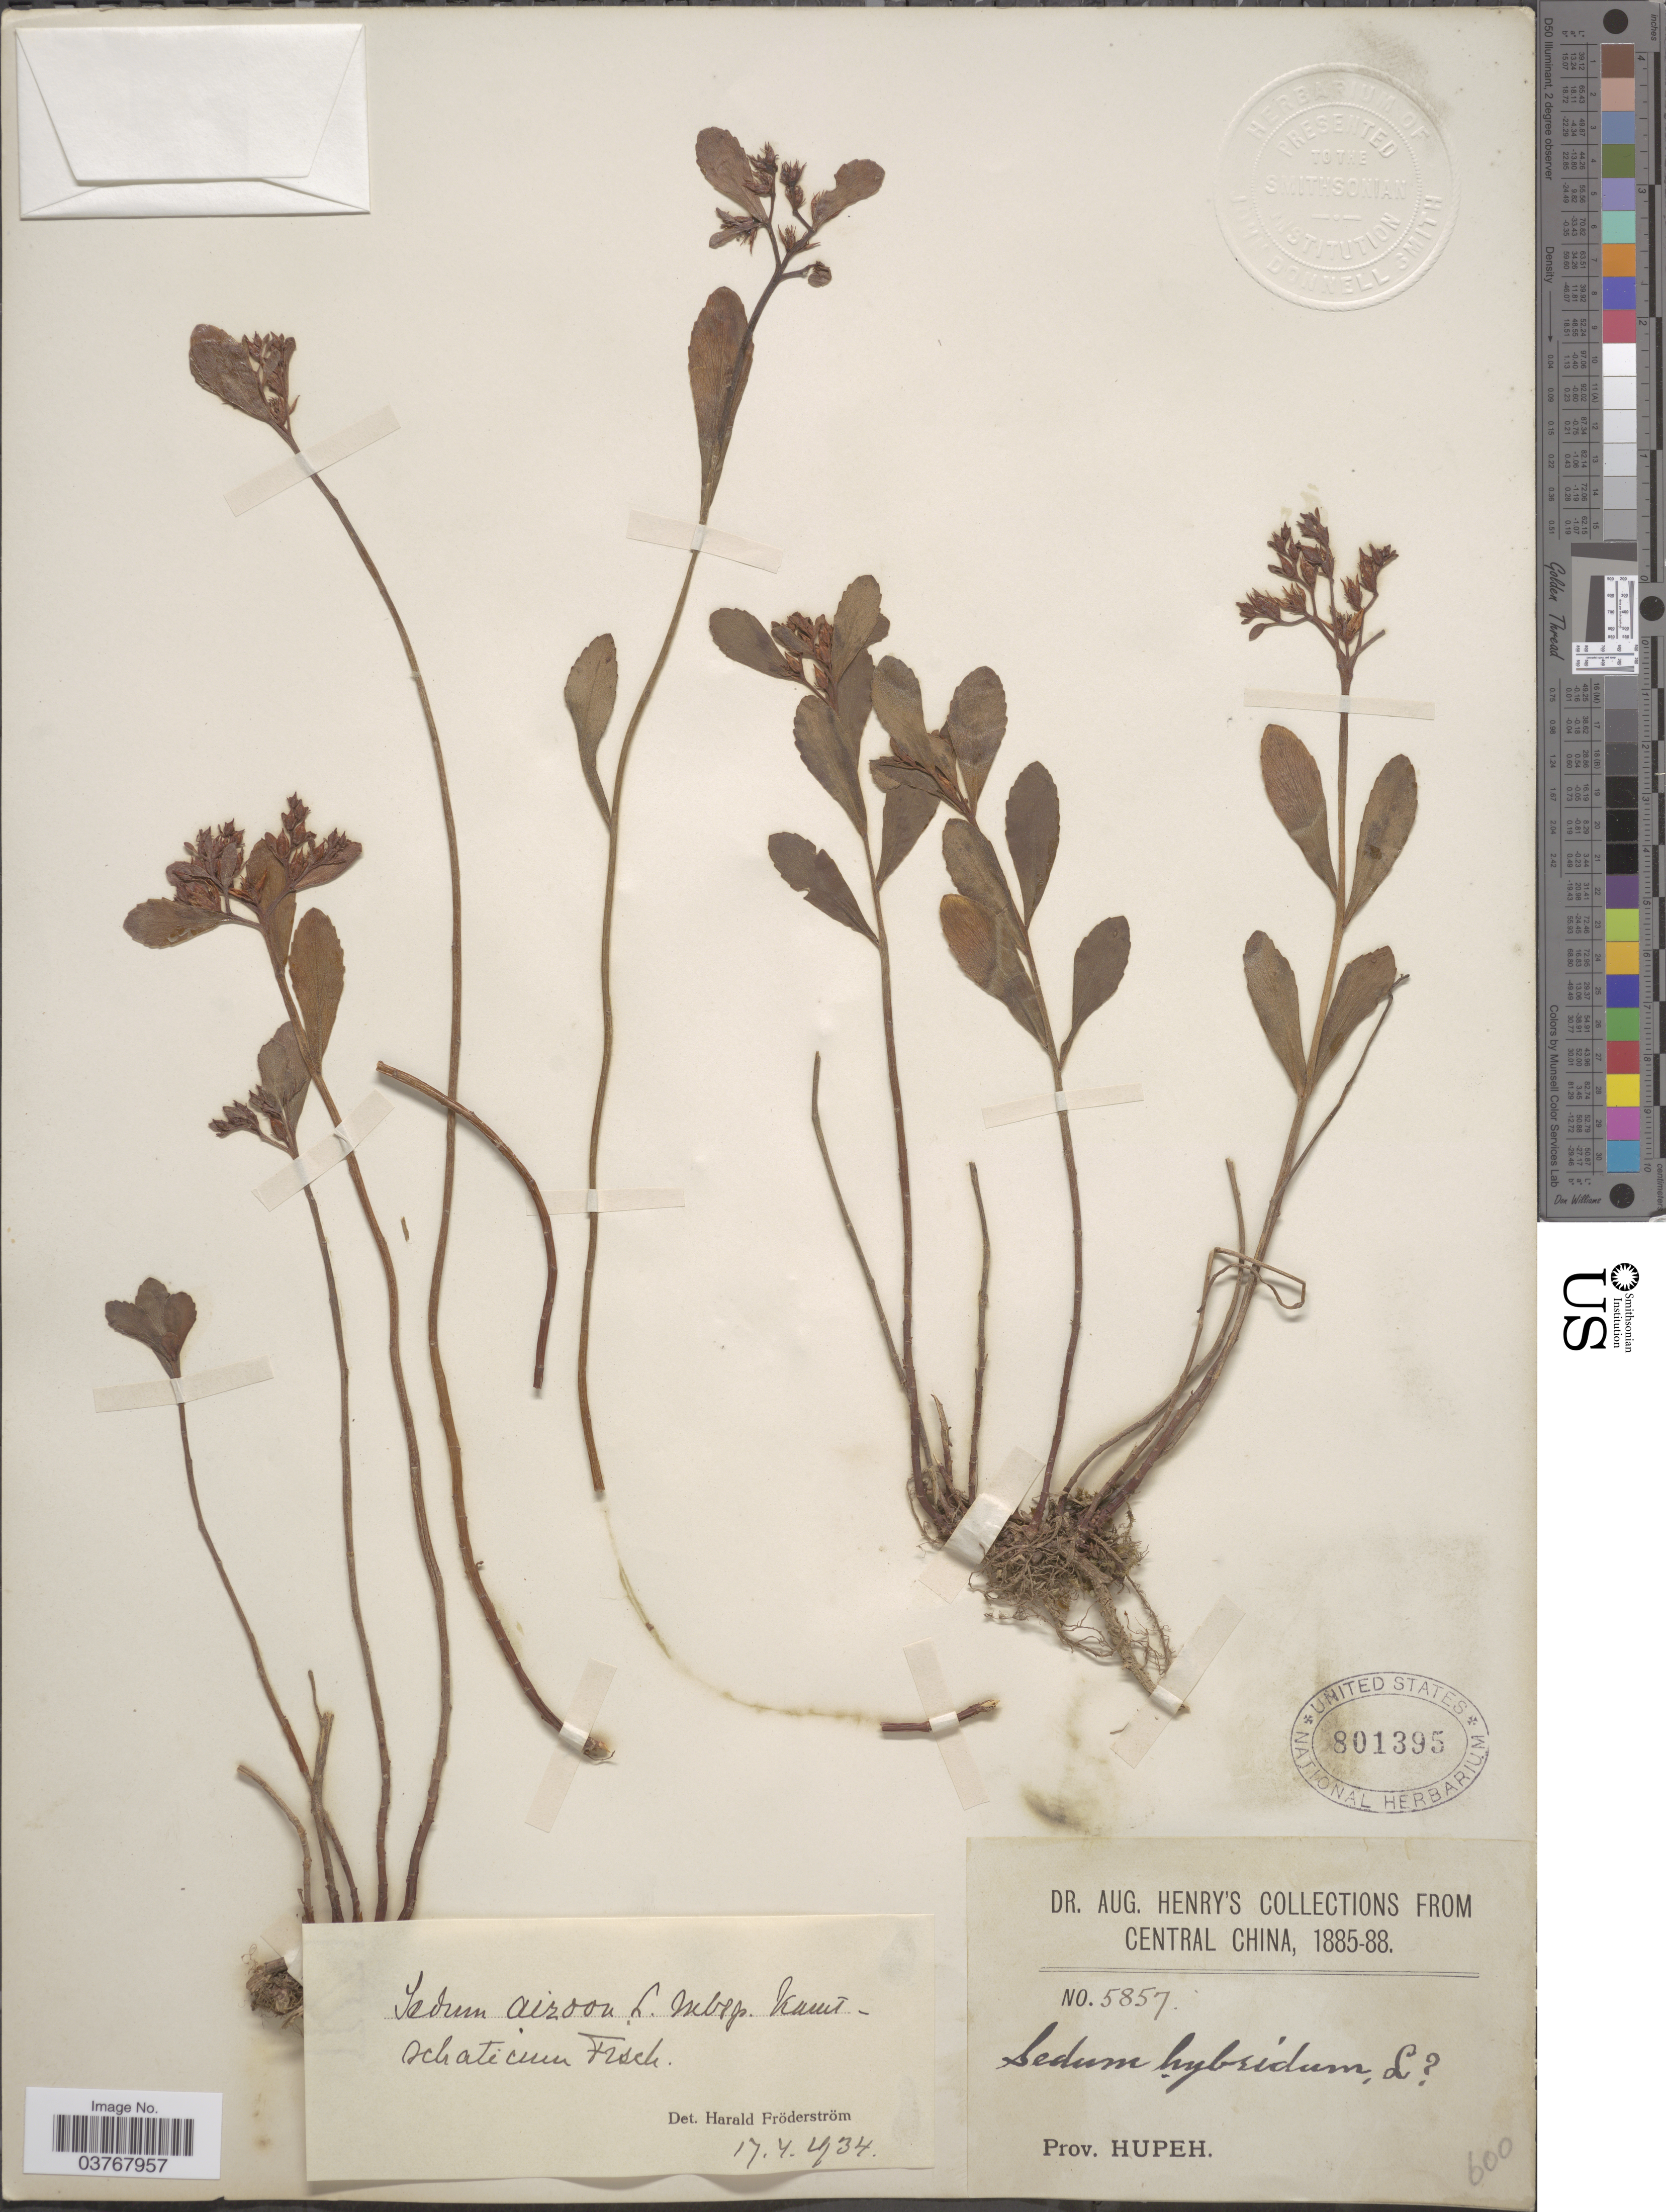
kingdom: Plantae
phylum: Tracheophyta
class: Magnoliopsida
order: Saxifragales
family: Crassulaceae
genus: Phedimus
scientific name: Phedimus aizoon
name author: (L.) 't Hart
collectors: A. Henry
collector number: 5857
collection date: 1885/1888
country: China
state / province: Hubei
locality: Central China. Prov. Hupeh.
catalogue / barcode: US 801395